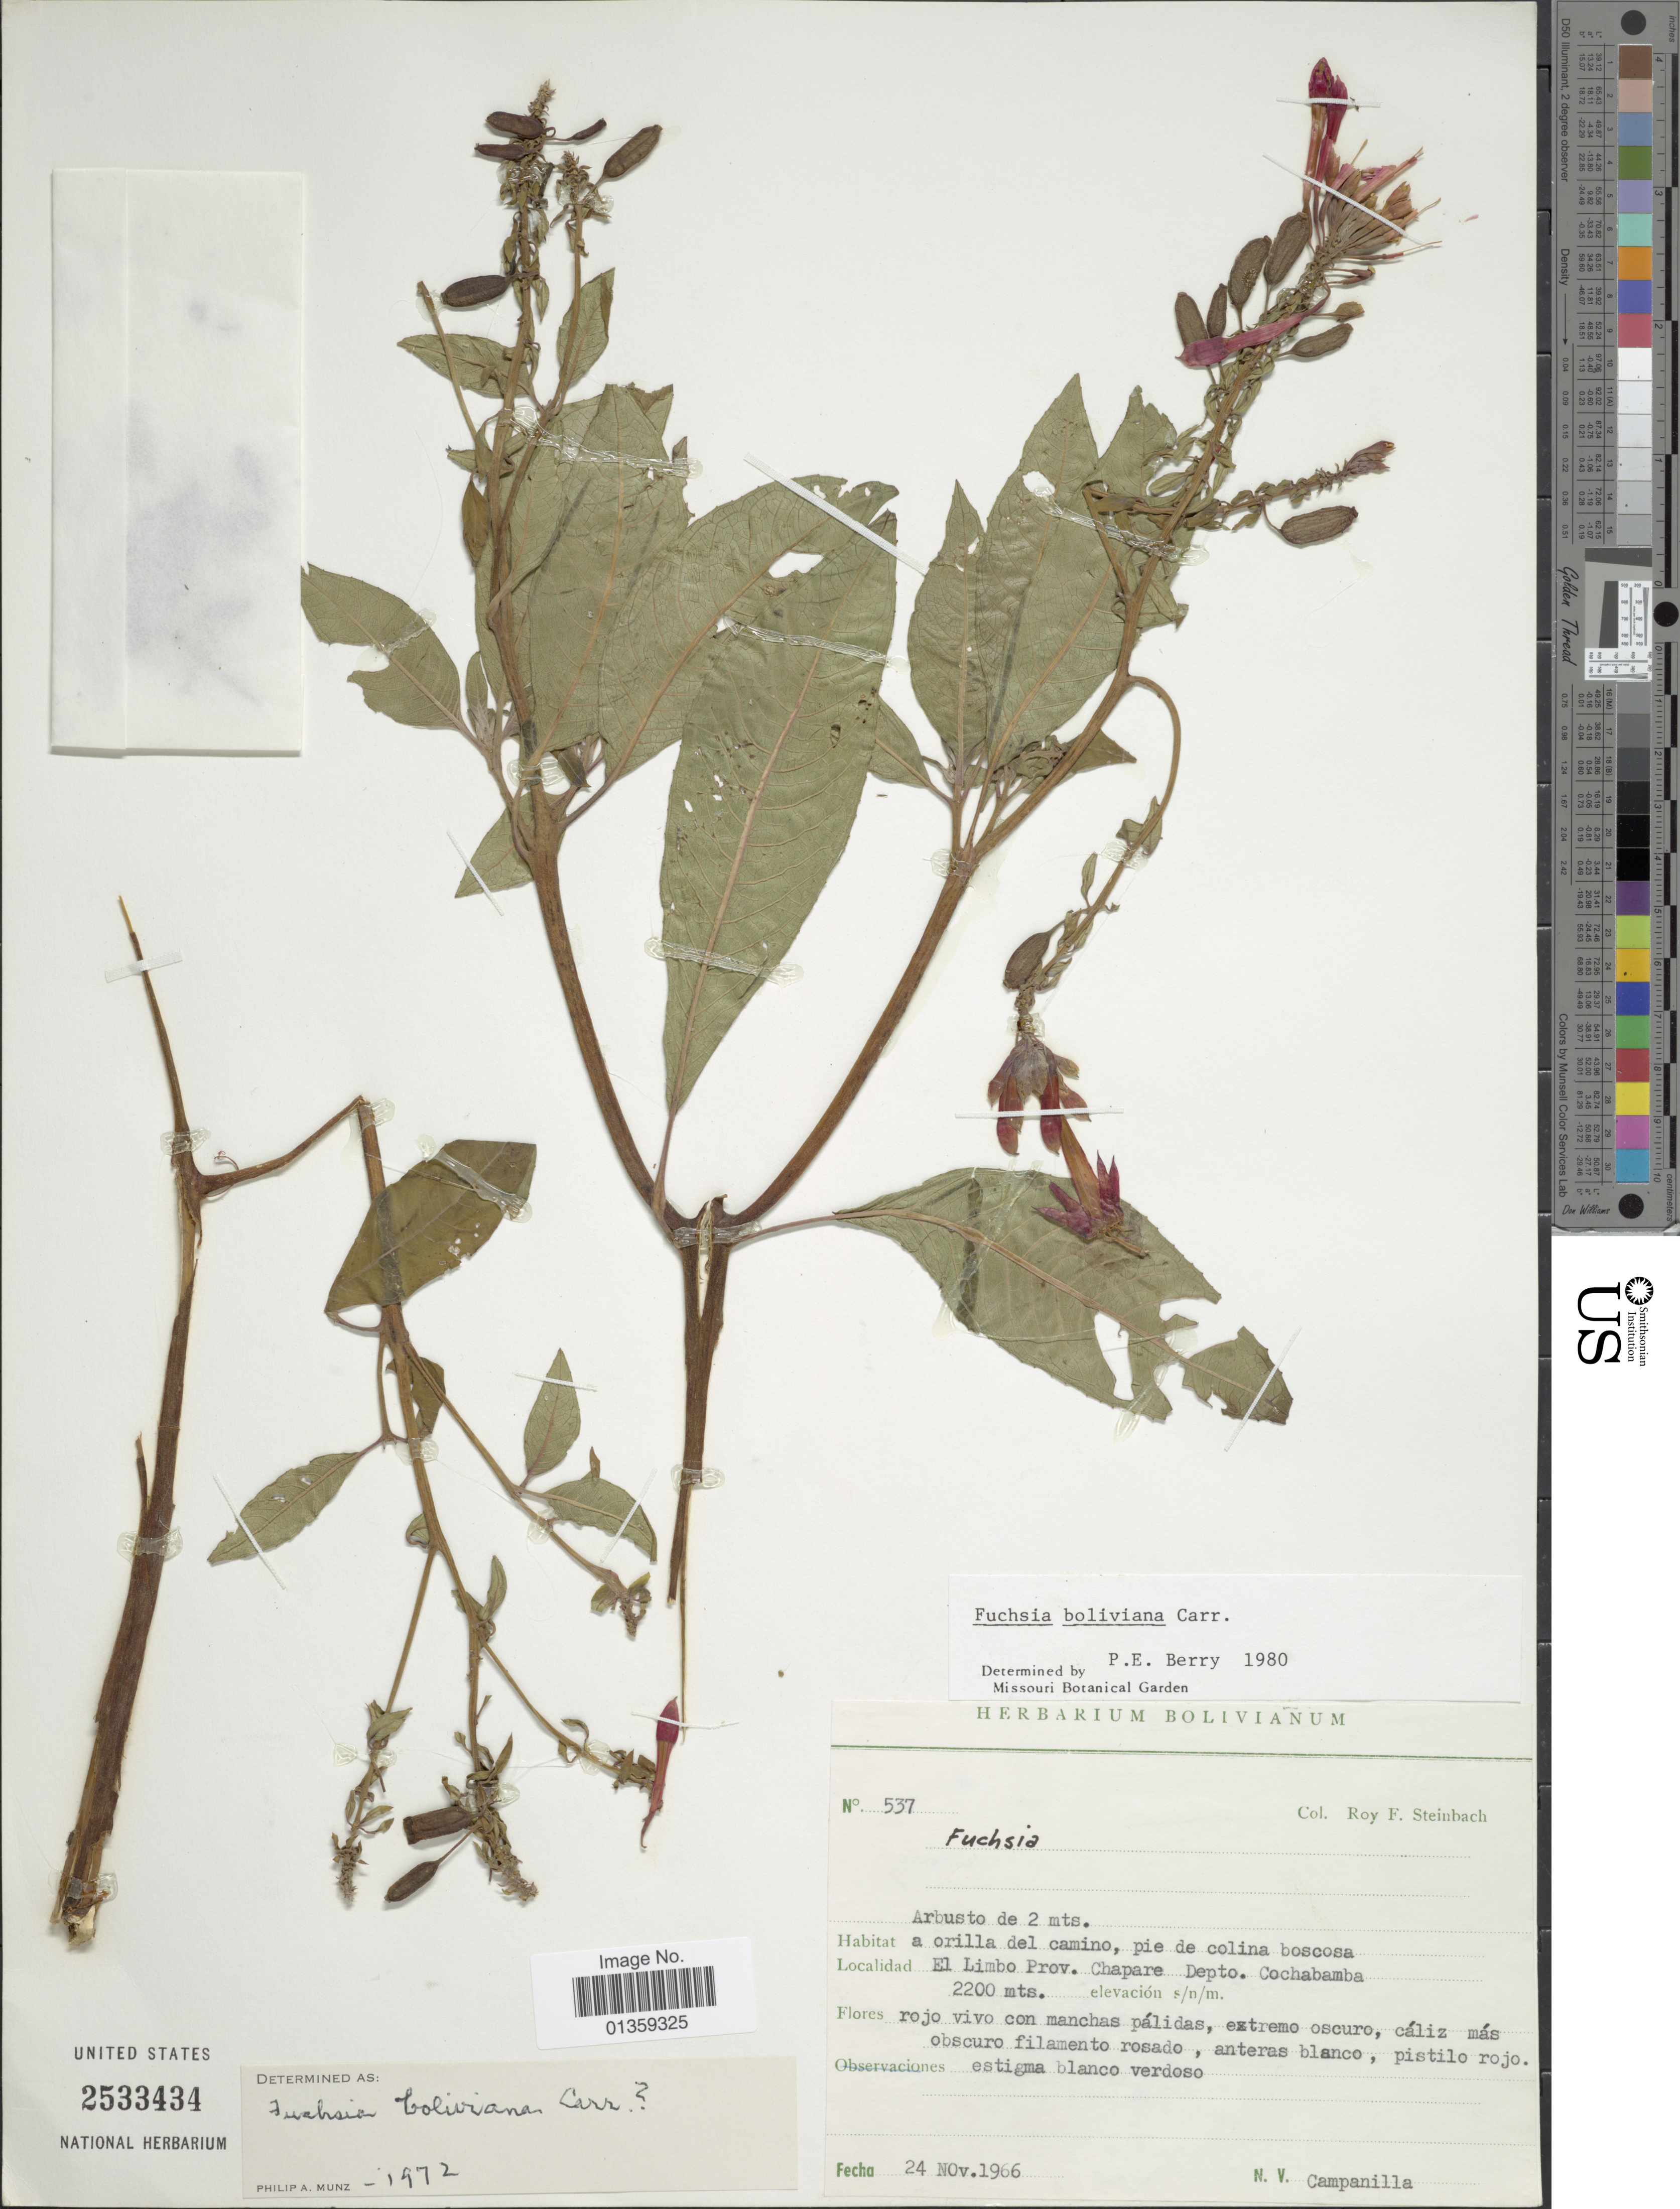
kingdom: Plantae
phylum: Tracheophyta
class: Magnoliopsida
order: Myrtales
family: Onagraceae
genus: Fuchsia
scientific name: Fuchsia boliviana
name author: Carrière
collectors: R. F. Steinbach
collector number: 537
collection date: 1966-11-24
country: Bolivia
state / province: Cochabamba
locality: El Limbo Prov. Chapare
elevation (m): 2200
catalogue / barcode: US 2533434